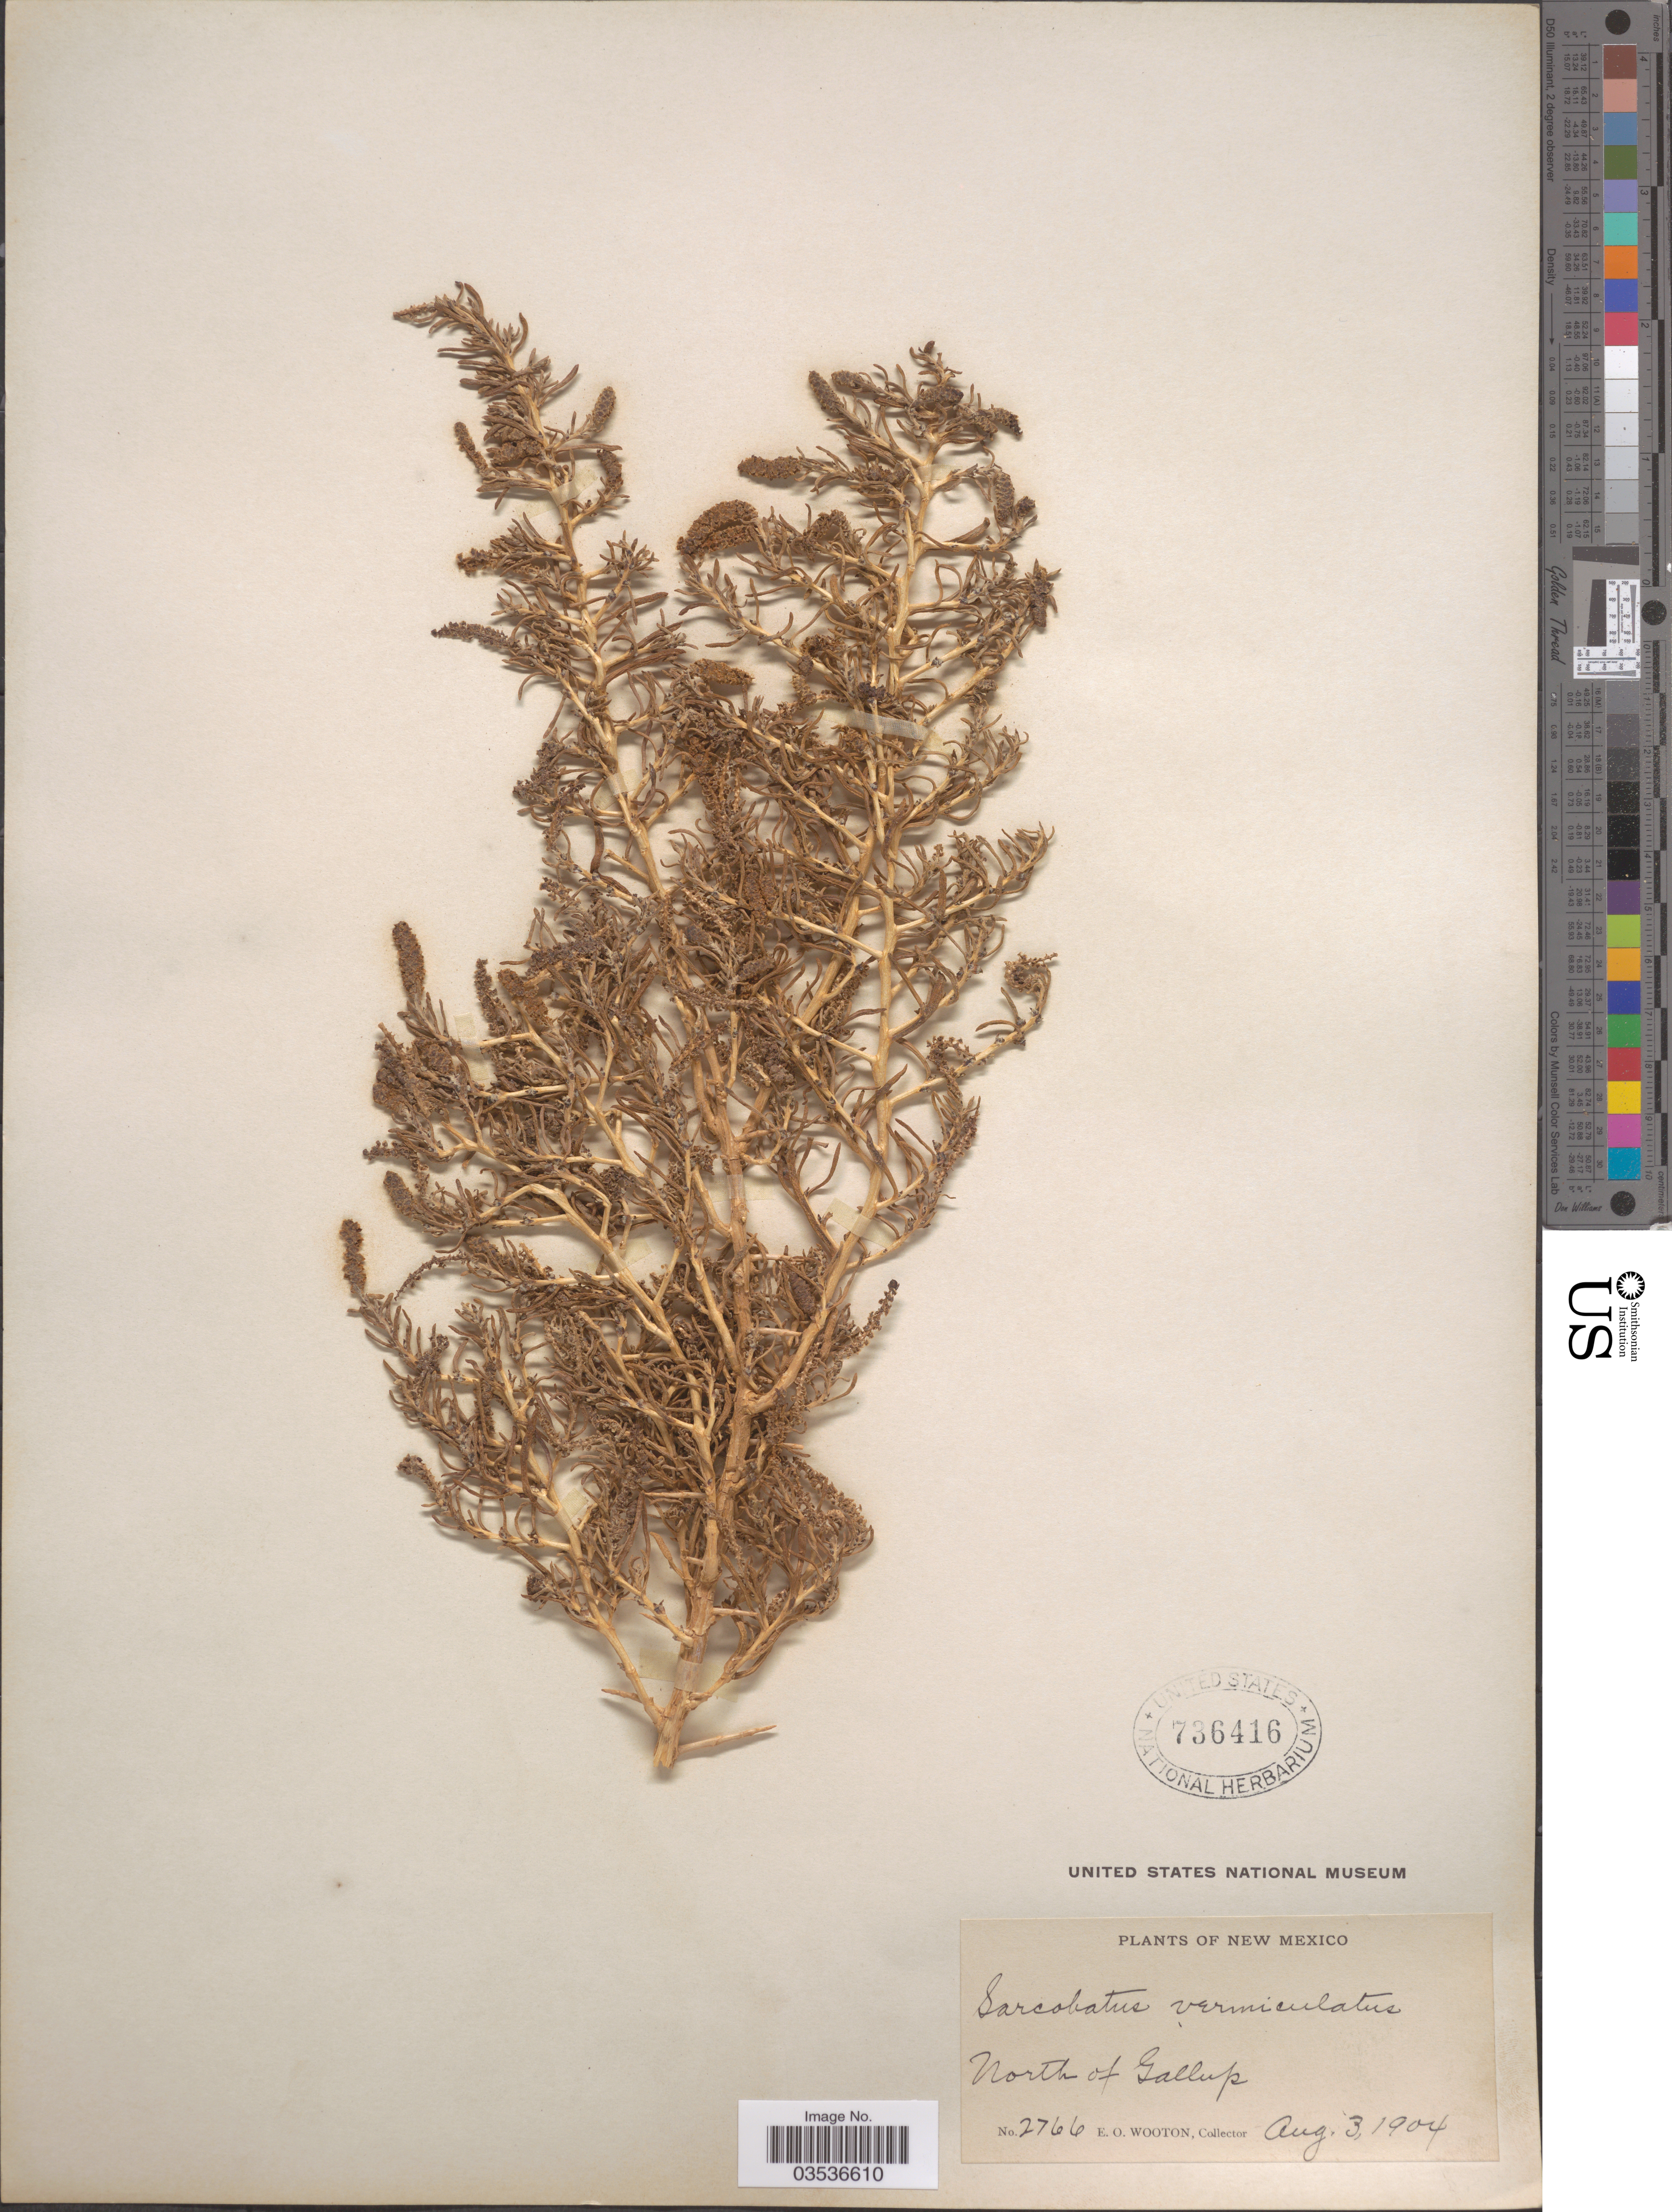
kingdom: Plantae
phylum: Tracheophyta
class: Magnoliopsida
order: Caryophyllales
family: Sarcobataceae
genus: Sarcobatus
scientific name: Sarcobatus vermiculatus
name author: (Hook.) Torr.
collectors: E. O. Wooton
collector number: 2766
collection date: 1904-08-03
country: United States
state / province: New Mexico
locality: North of Gallup.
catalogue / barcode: US 736416